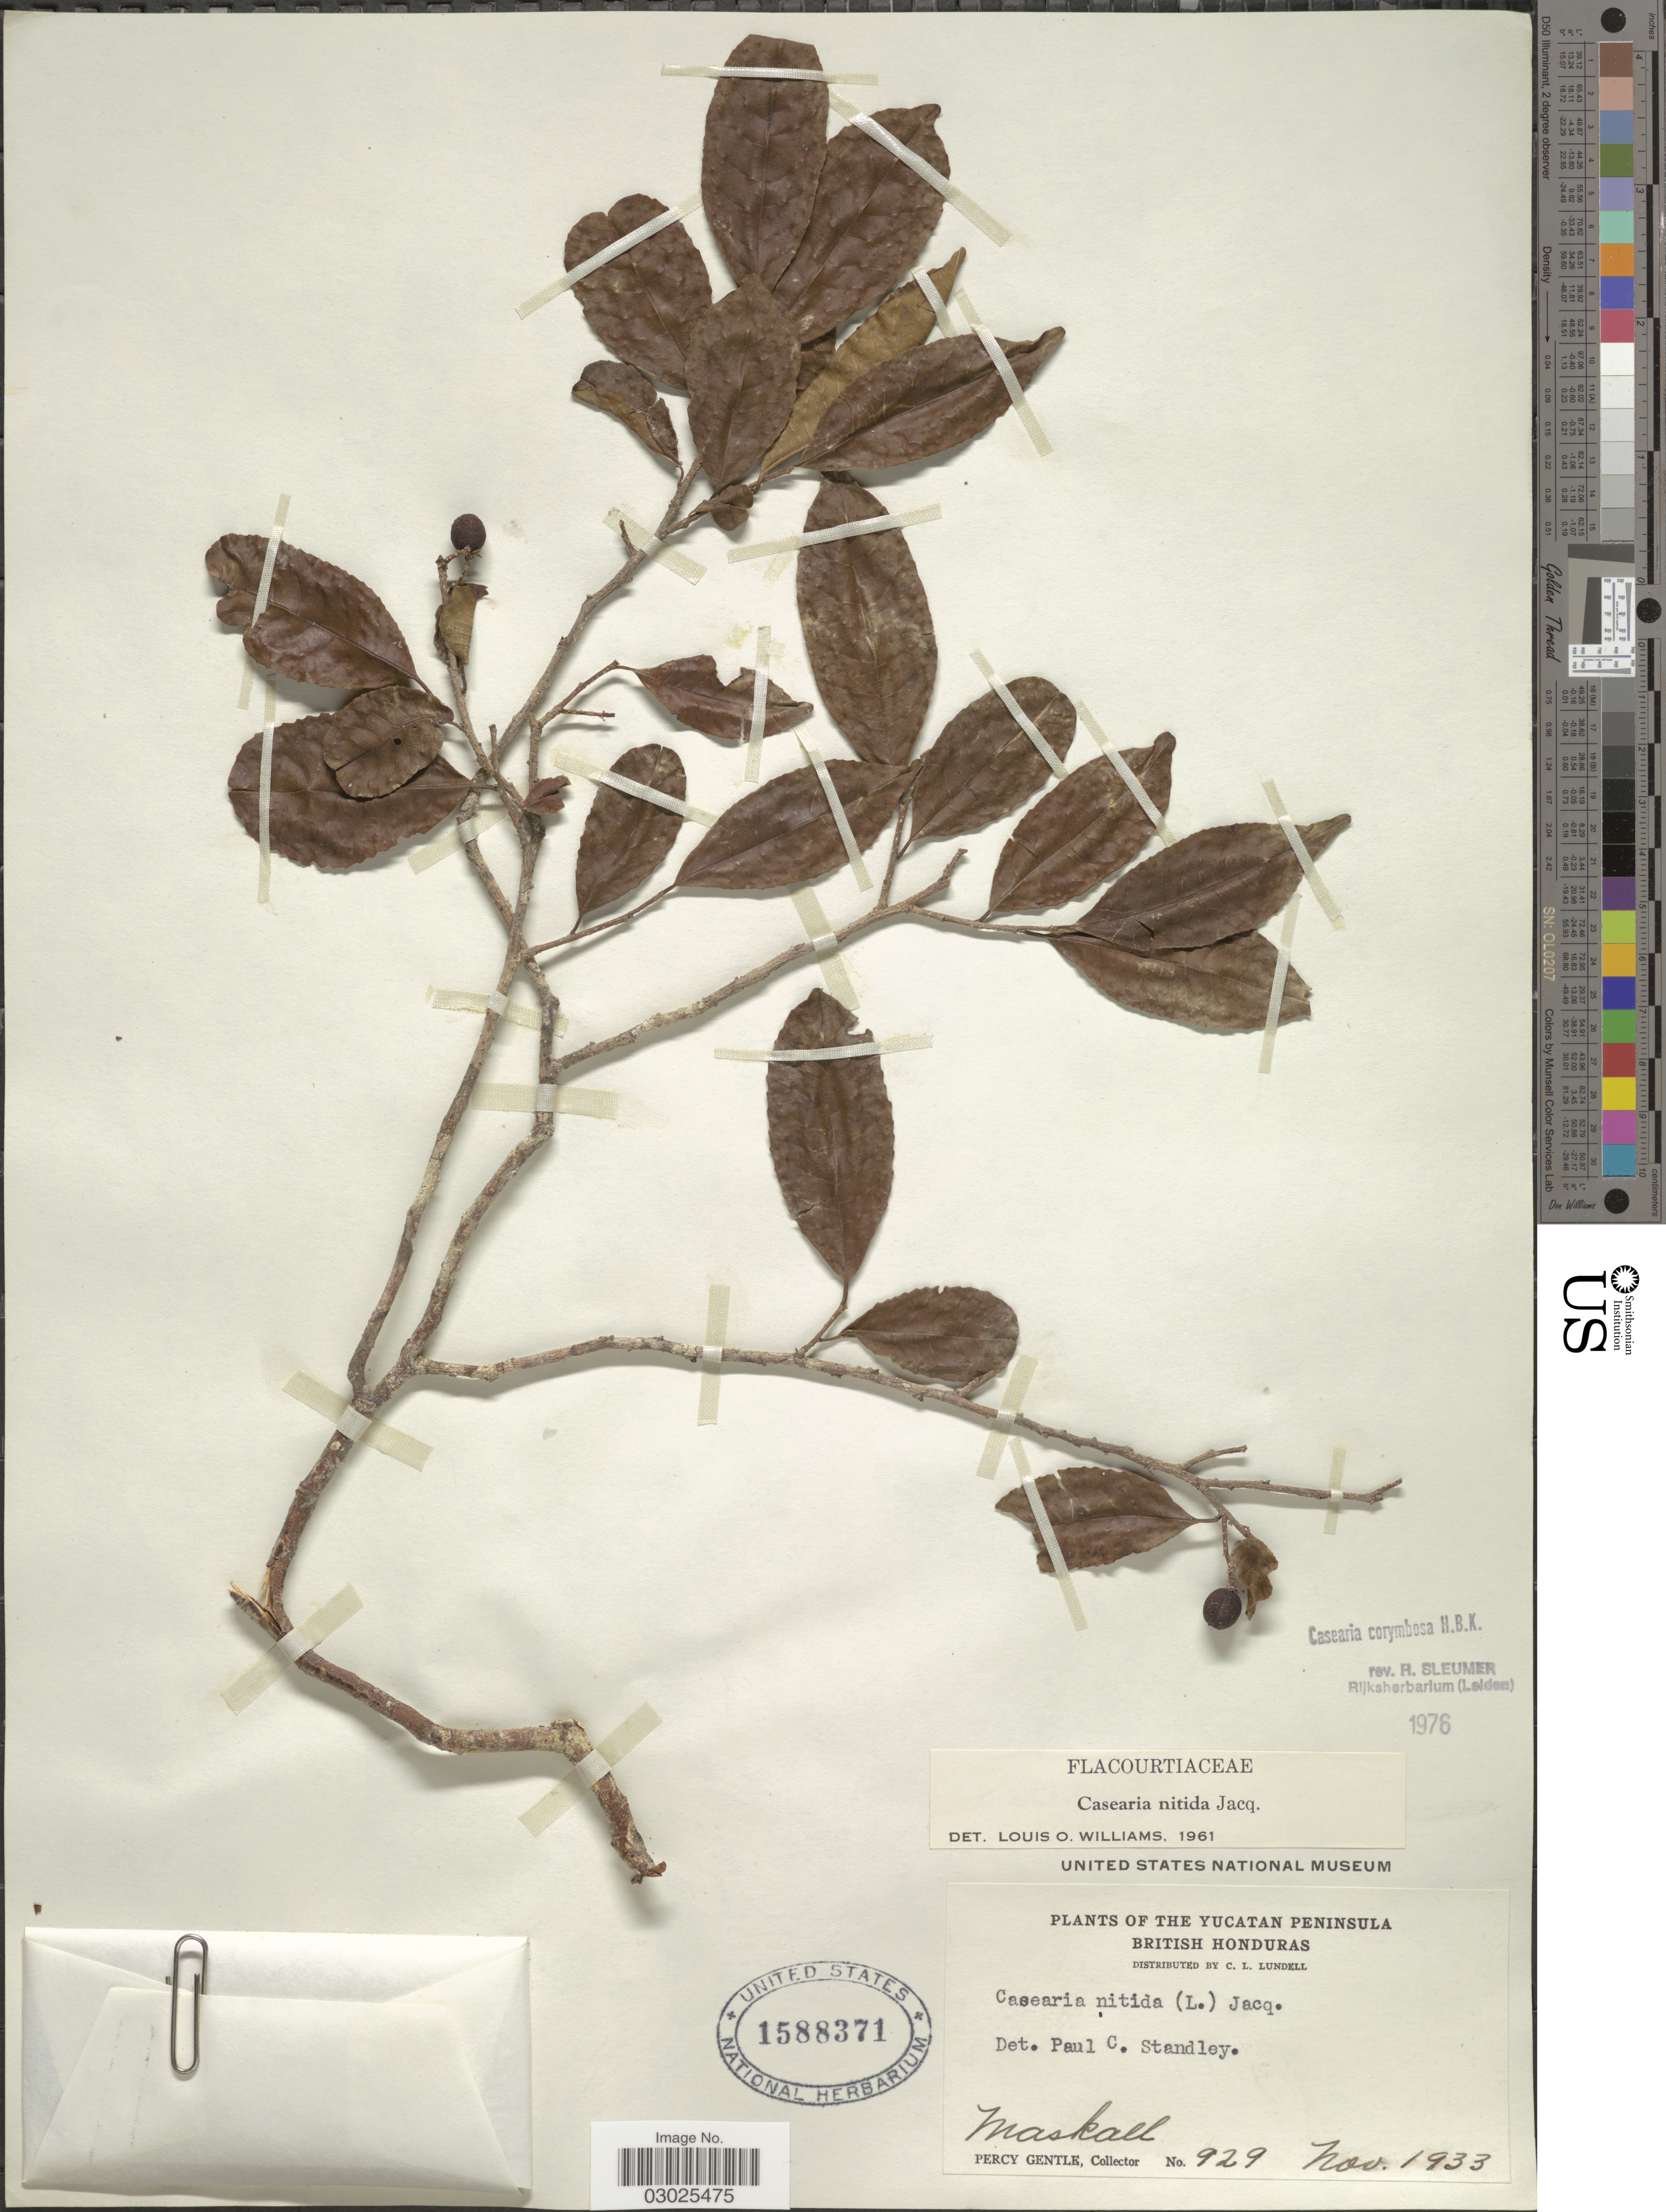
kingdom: Plantae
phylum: Tracheophyta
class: Magnoliopsida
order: Malpighiales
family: Salicaceae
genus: Casearia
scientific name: Casearia corymbosa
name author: Kunth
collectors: P. H. Gentle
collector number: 929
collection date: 1933-11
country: Belize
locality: Yucatan Peninsula British Honduras. Marskall.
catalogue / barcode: US 1588371